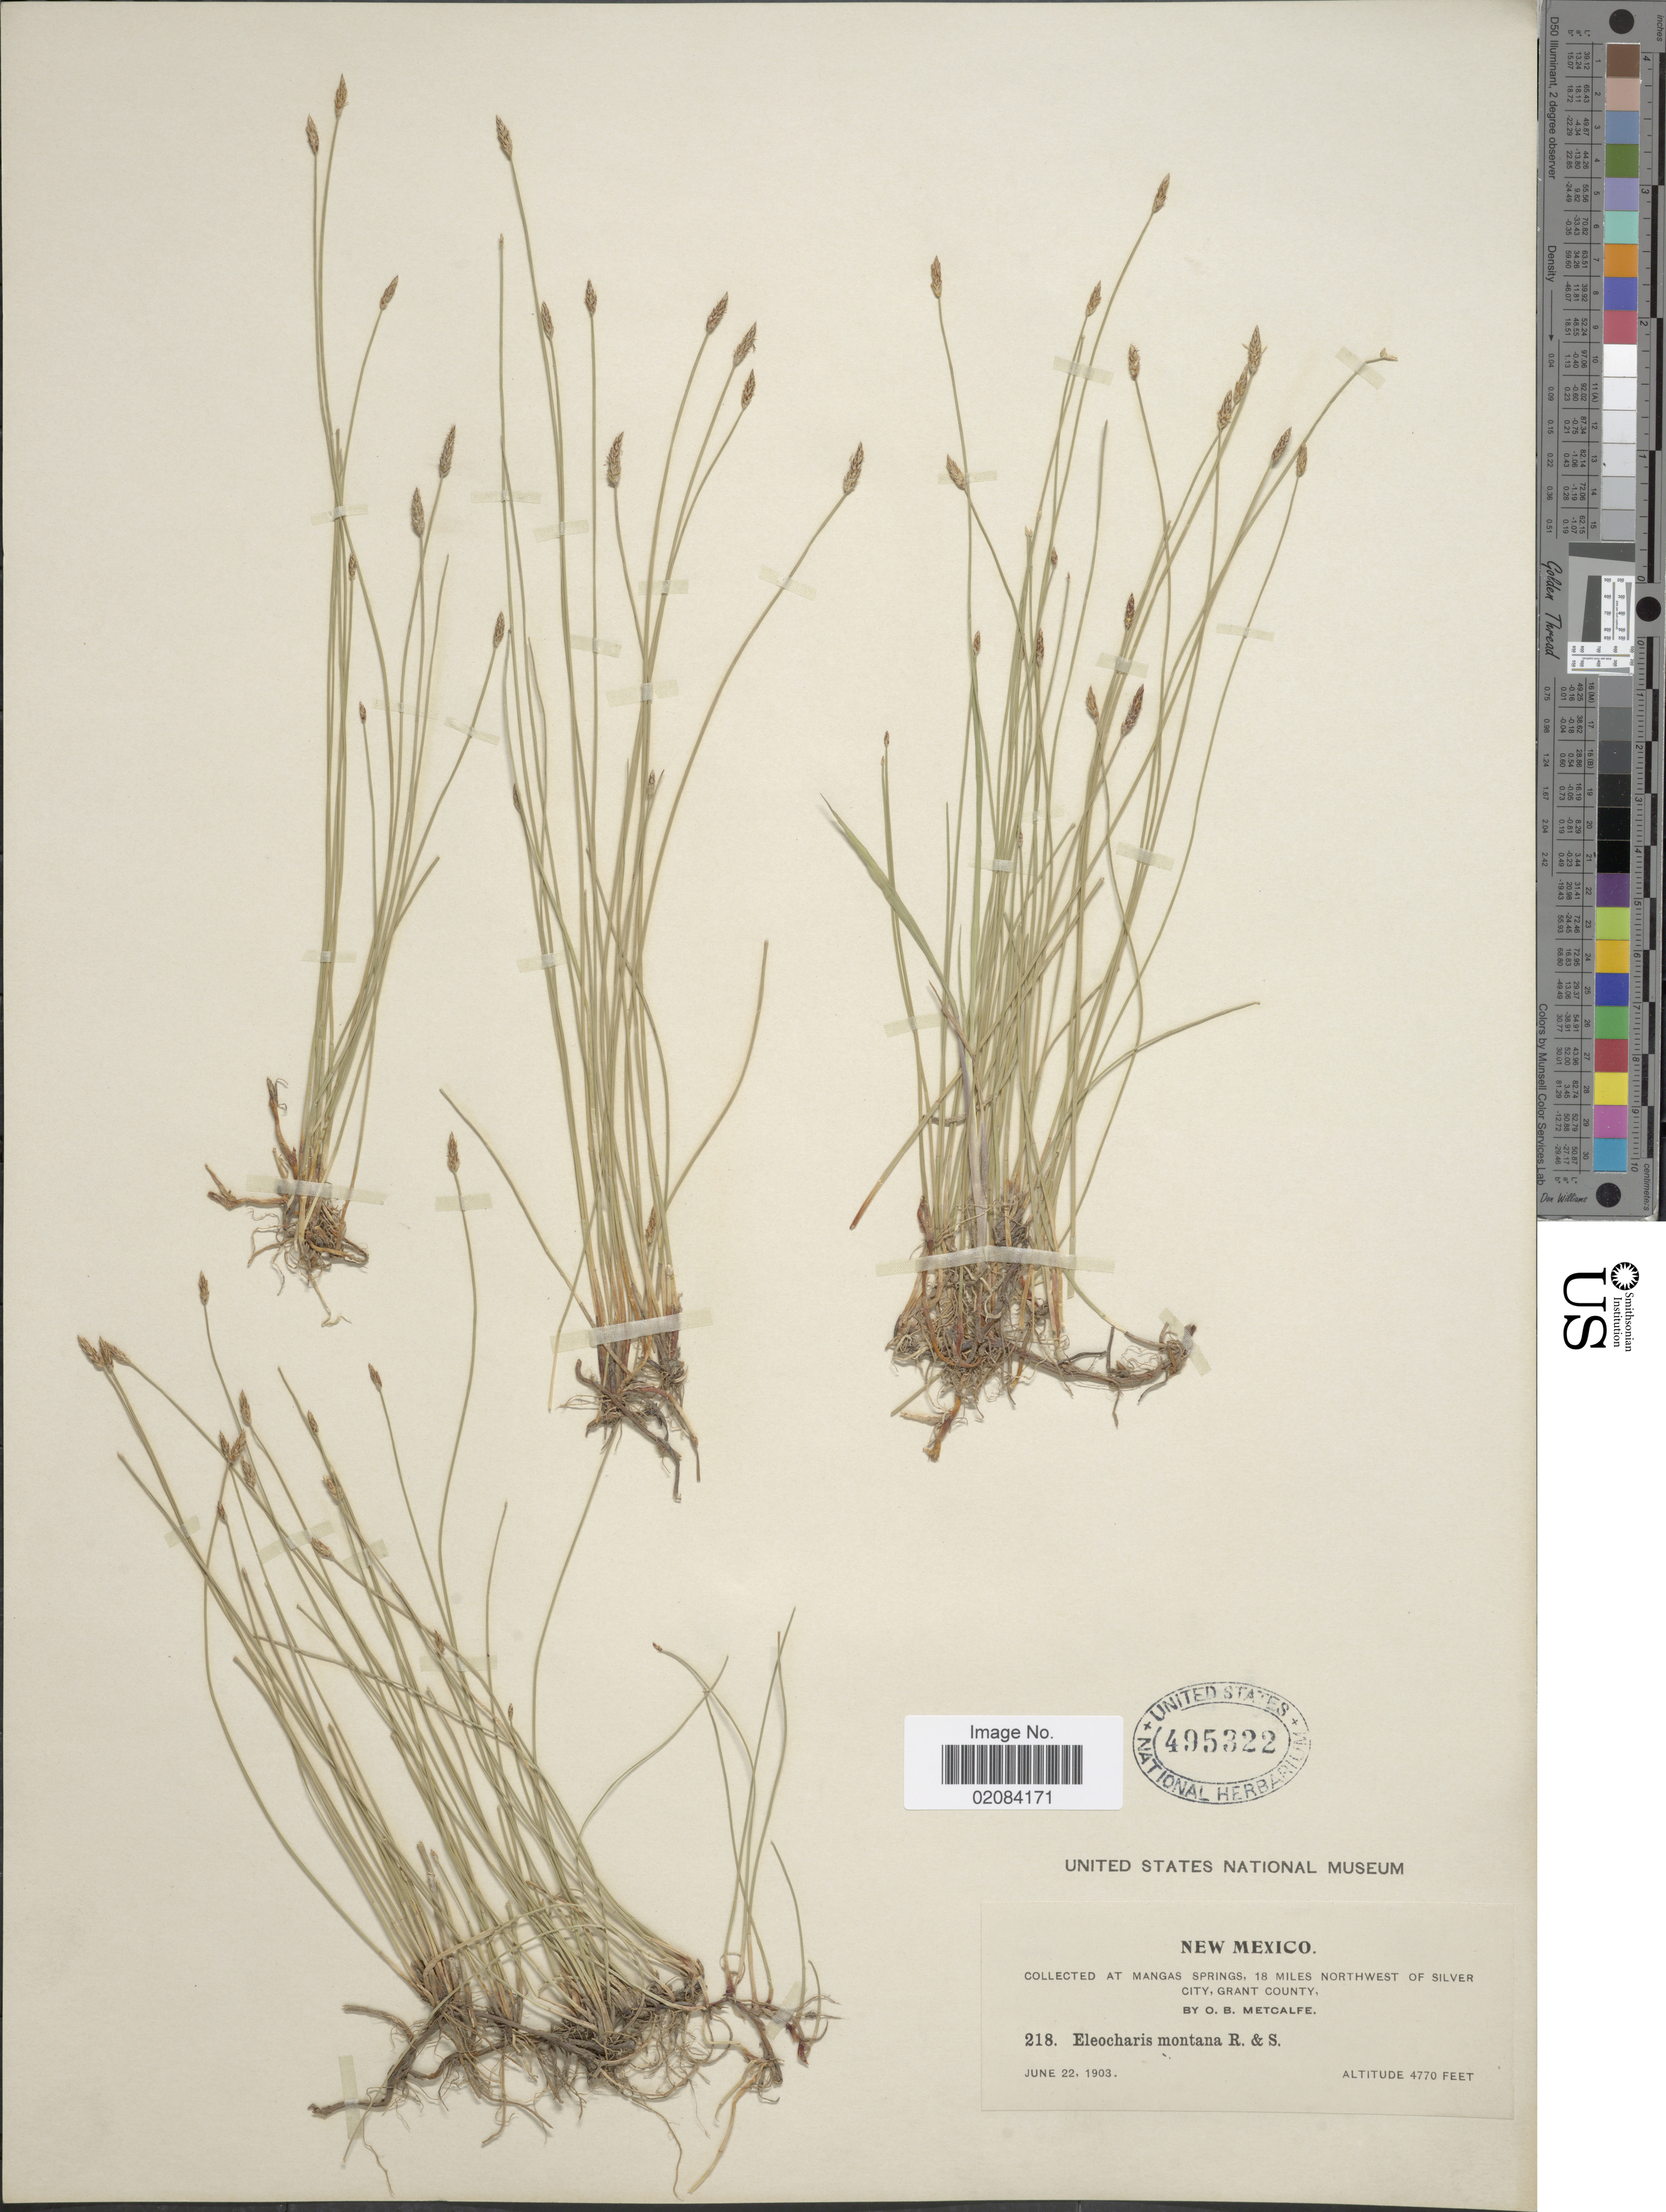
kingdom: Plantae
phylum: Tracheophyta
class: Liliopsida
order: Poales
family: Cyperaceae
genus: Eleocharis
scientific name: Eleocharis parishii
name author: Britton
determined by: Smith, S. G.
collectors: O. B. Metcalfe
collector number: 218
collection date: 1903-06-22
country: United States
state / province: New Mexico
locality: New Mexico, Mangas Springs, 18 miles northwest of silver city, Grant County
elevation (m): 1454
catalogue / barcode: US 495322